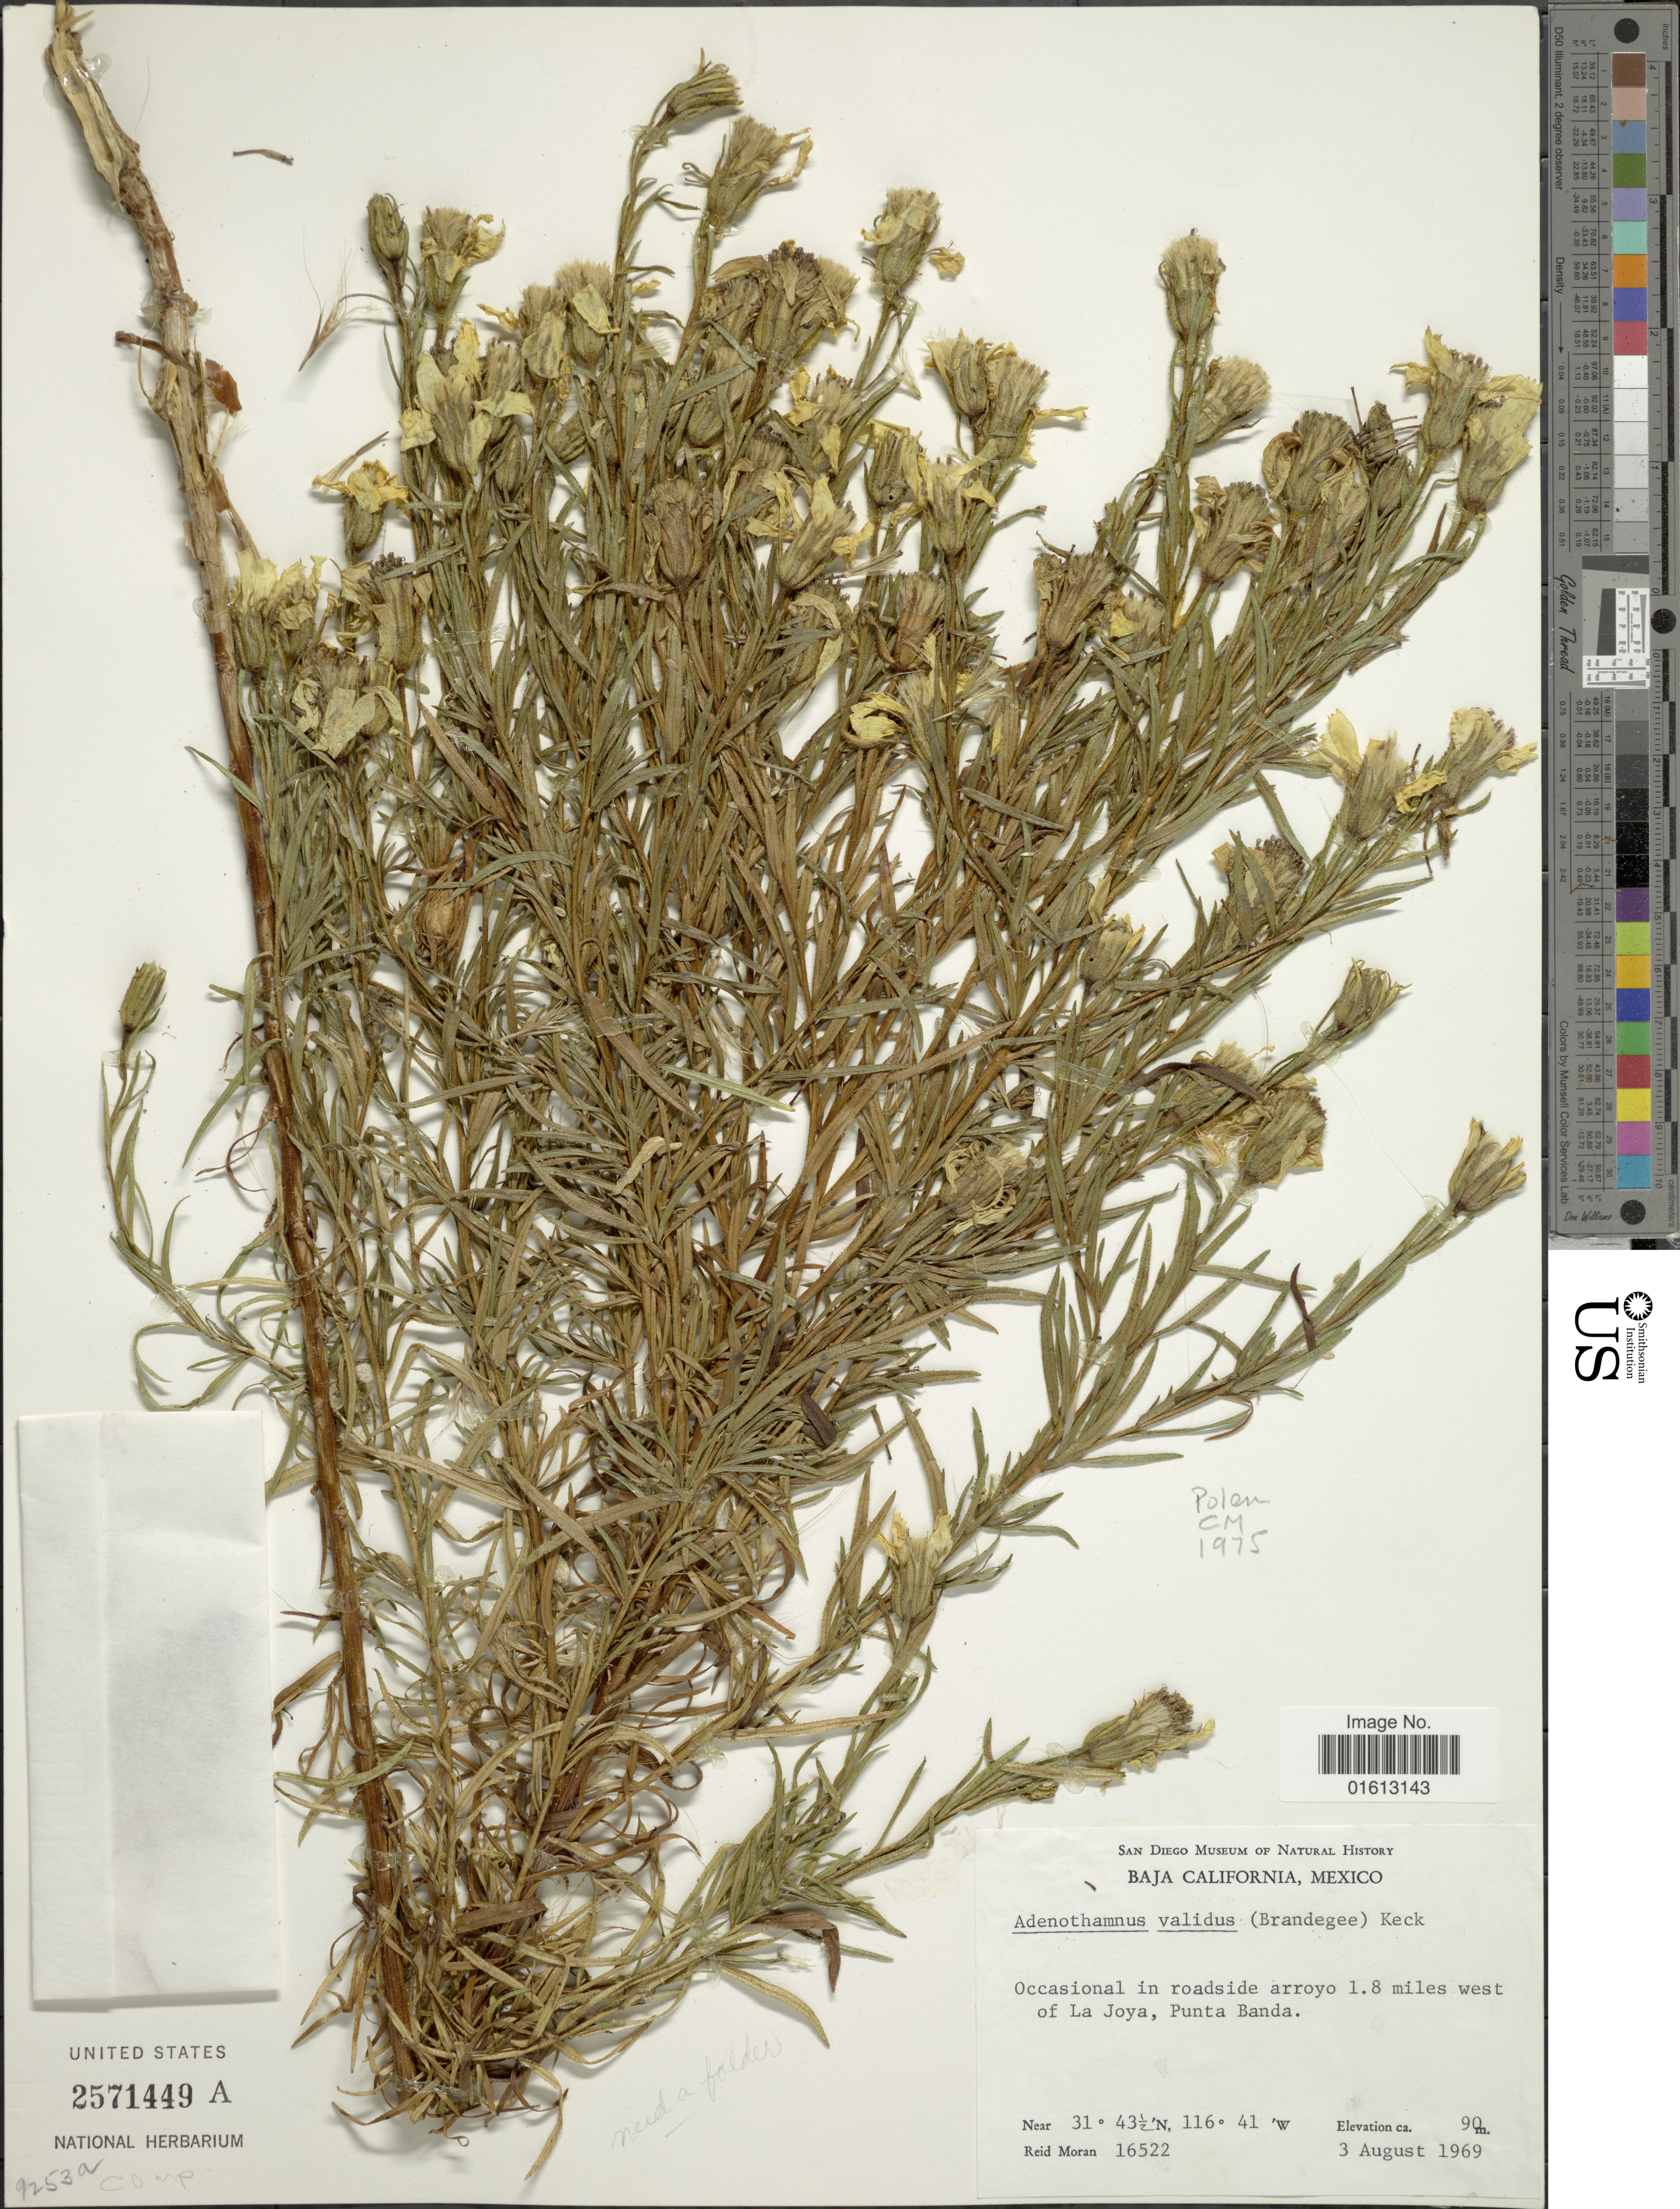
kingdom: Plantae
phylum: Tracheophyta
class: Magnoliopsida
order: Asterales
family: Asteraceae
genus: Adenothamnus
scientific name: Adenothamnus validus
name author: (Brandegee) D.D. Keck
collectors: R. V. Moran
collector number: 16522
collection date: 1969-08-03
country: Mexico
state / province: Baja California Norte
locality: Baja California, Mexico, in roadside arroyo, 1.8 miles west of La Joya, Punta Banda.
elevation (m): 90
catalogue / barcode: US 2571449A